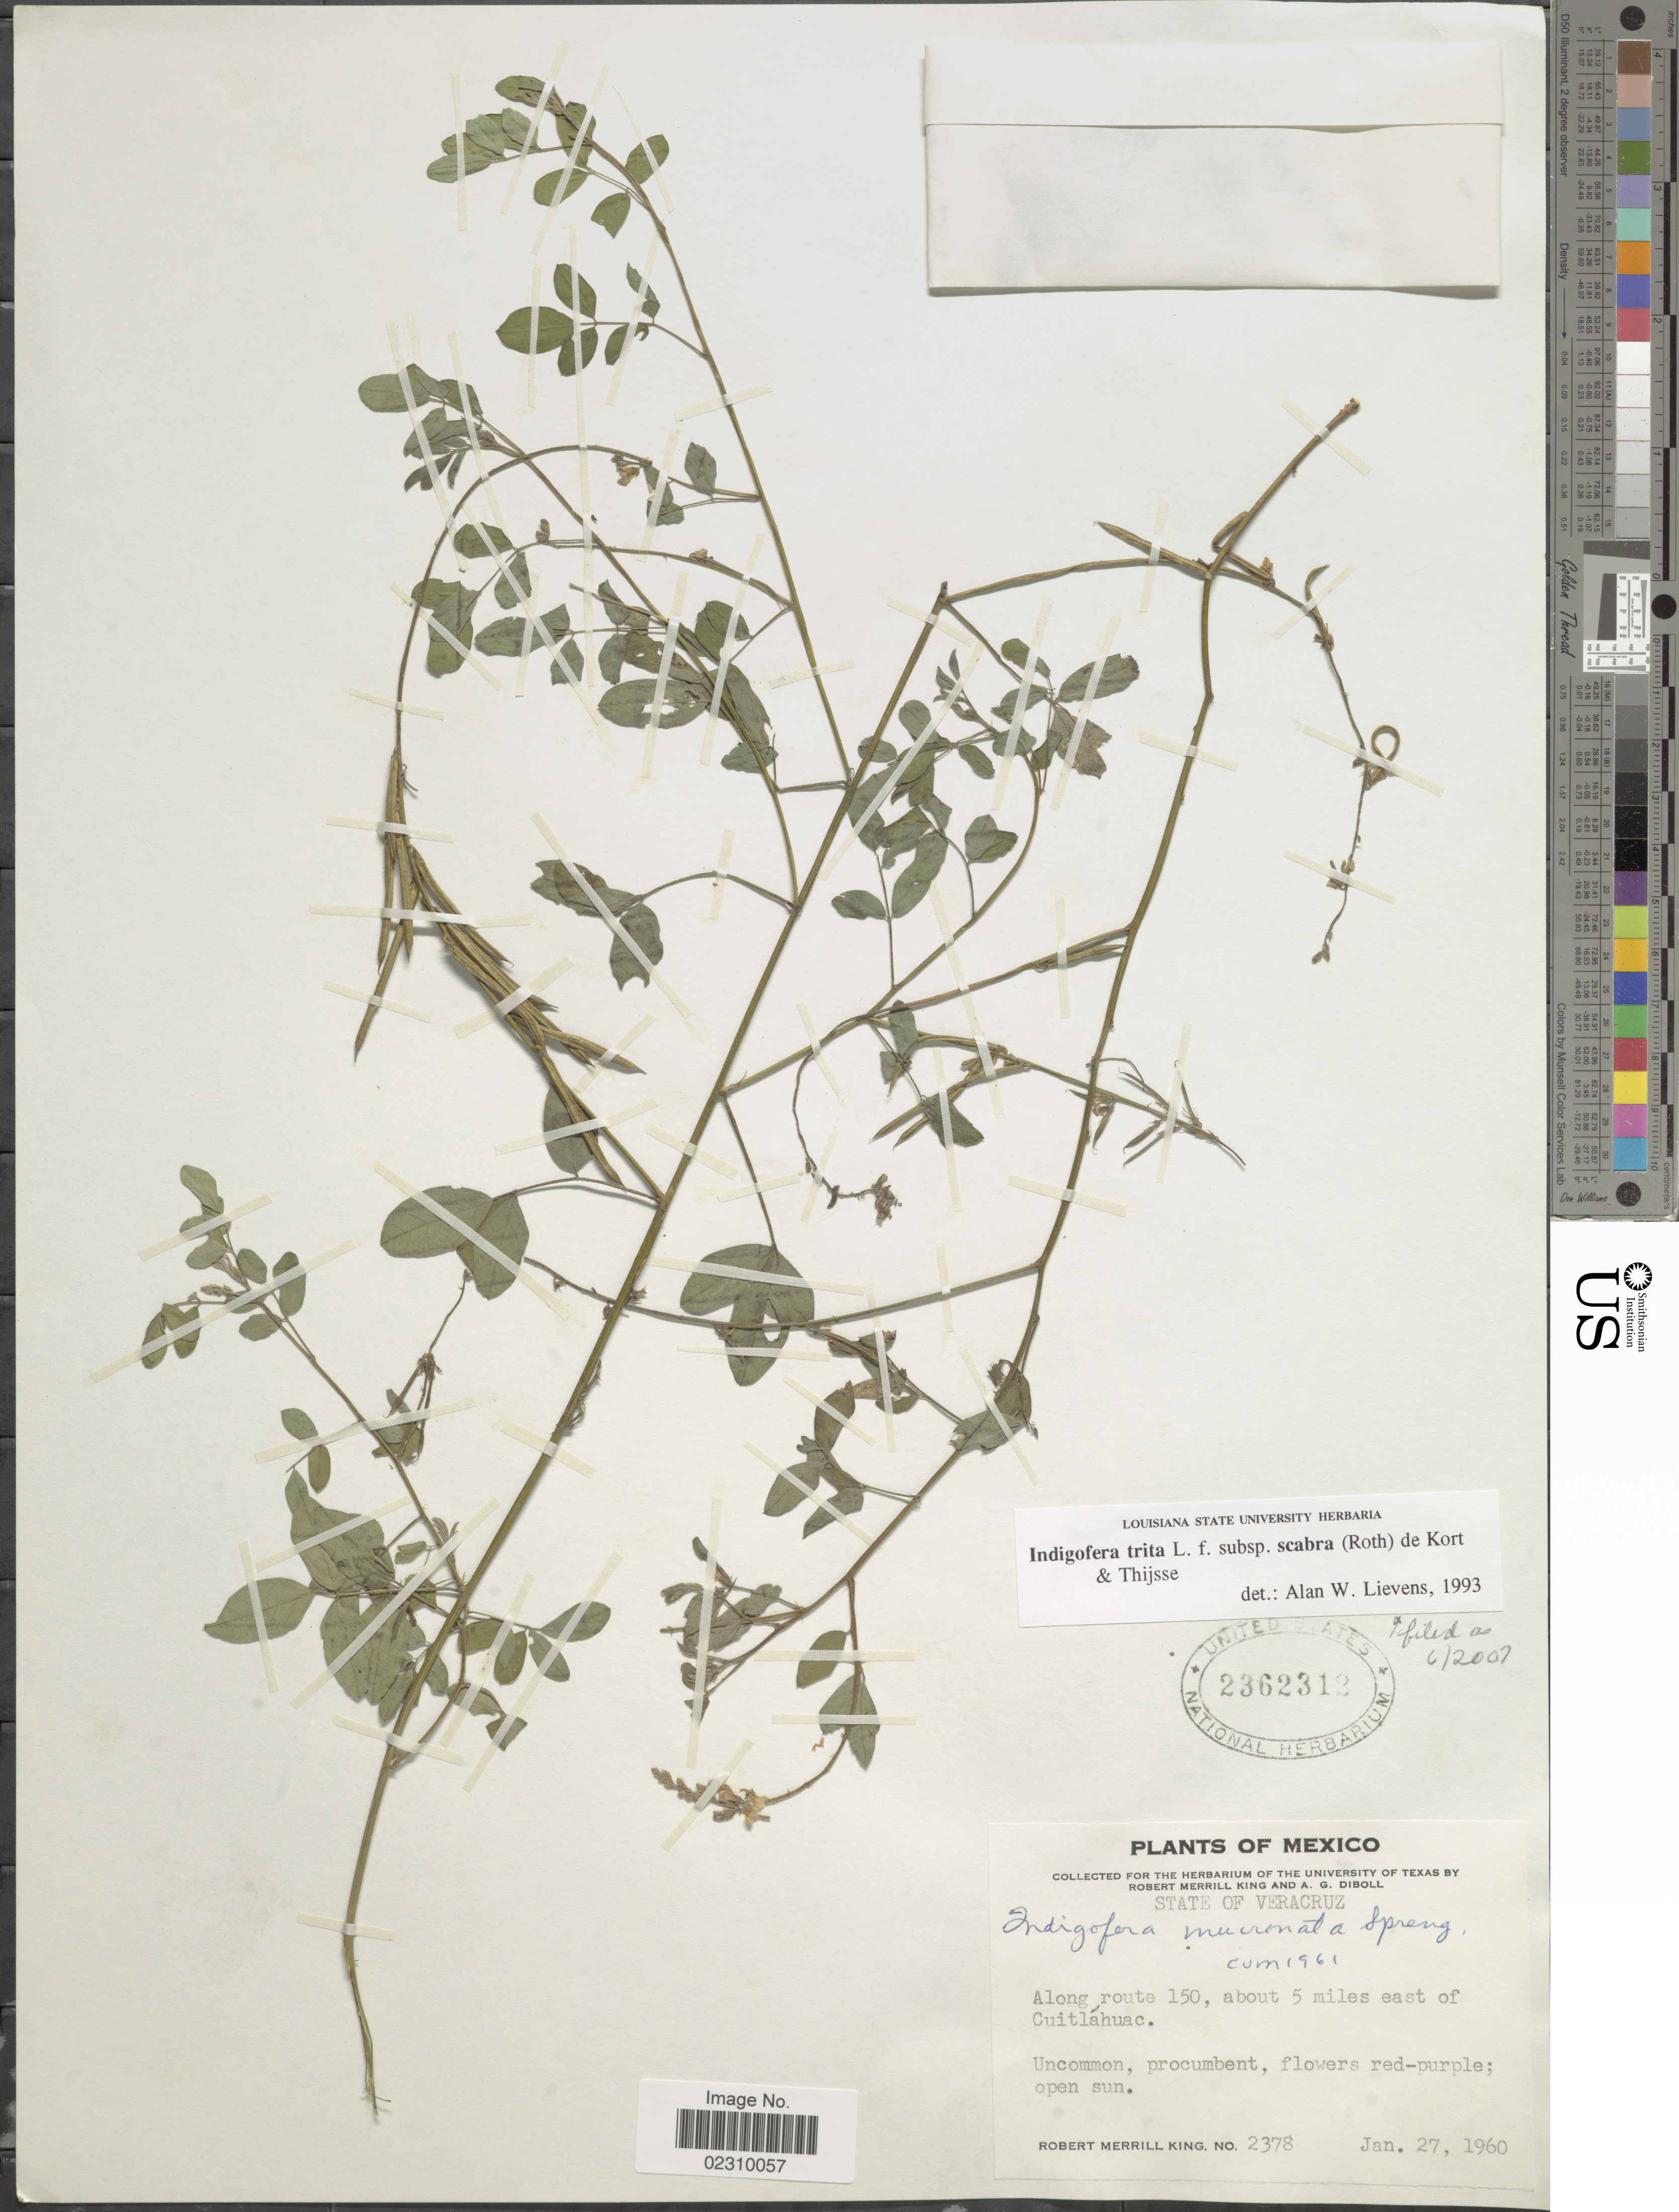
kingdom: Plantae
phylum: Tracheophyta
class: Magnoliopsida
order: Fabales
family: Fabaceae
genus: Indigofera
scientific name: Indigofera trita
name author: L. f.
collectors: R. M. King & A. Diboll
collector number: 2378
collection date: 1960-01-27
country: Mexico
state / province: Veracruz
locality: Along route 150, about 5 miles east of Cuitlahuac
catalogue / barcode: US 2362312